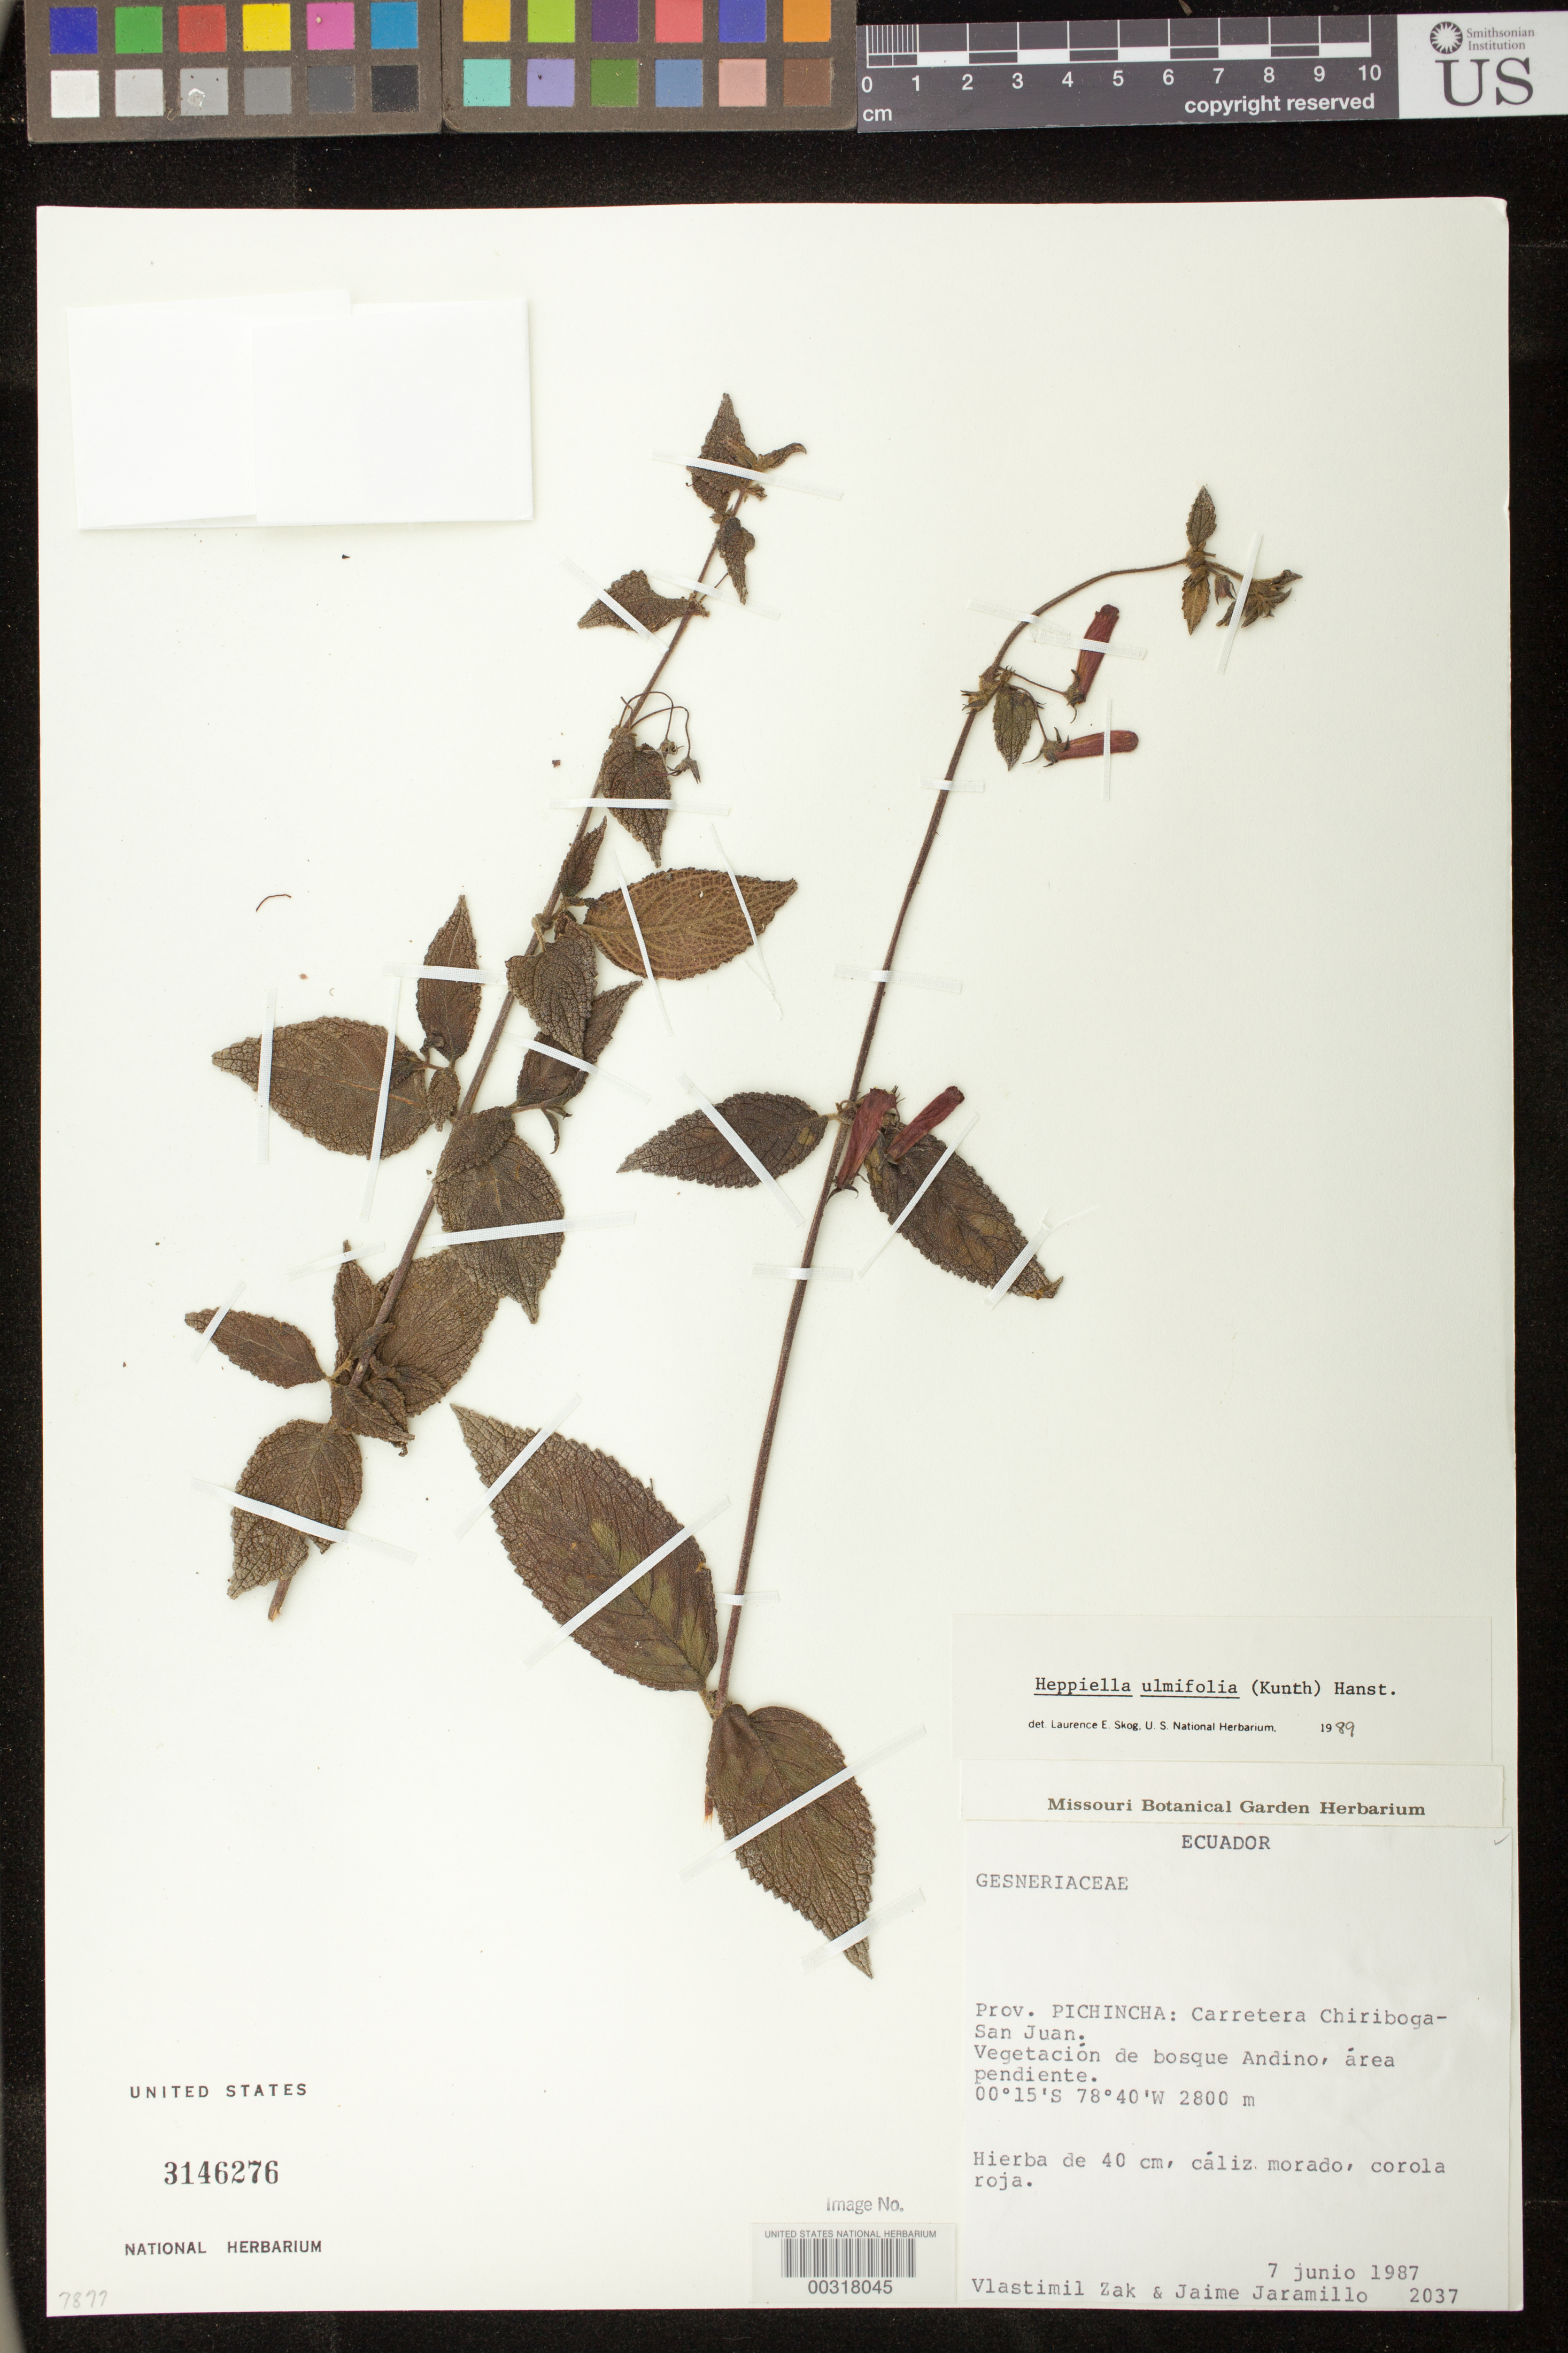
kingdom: Plantae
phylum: Tracheophyta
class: Magnoliopsida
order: Lamiales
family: Gesneriaceae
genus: Heppiella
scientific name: Heppiella ulmifolia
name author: (Kunth) Hanst.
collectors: V. Zak & J. L. Jaramillo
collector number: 2037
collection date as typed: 07 Jun 1987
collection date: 1987-06-07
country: Ecuador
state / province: Pichincha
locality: Chiriboga - San Juan highway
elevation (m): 2800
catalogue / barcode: US 3146276